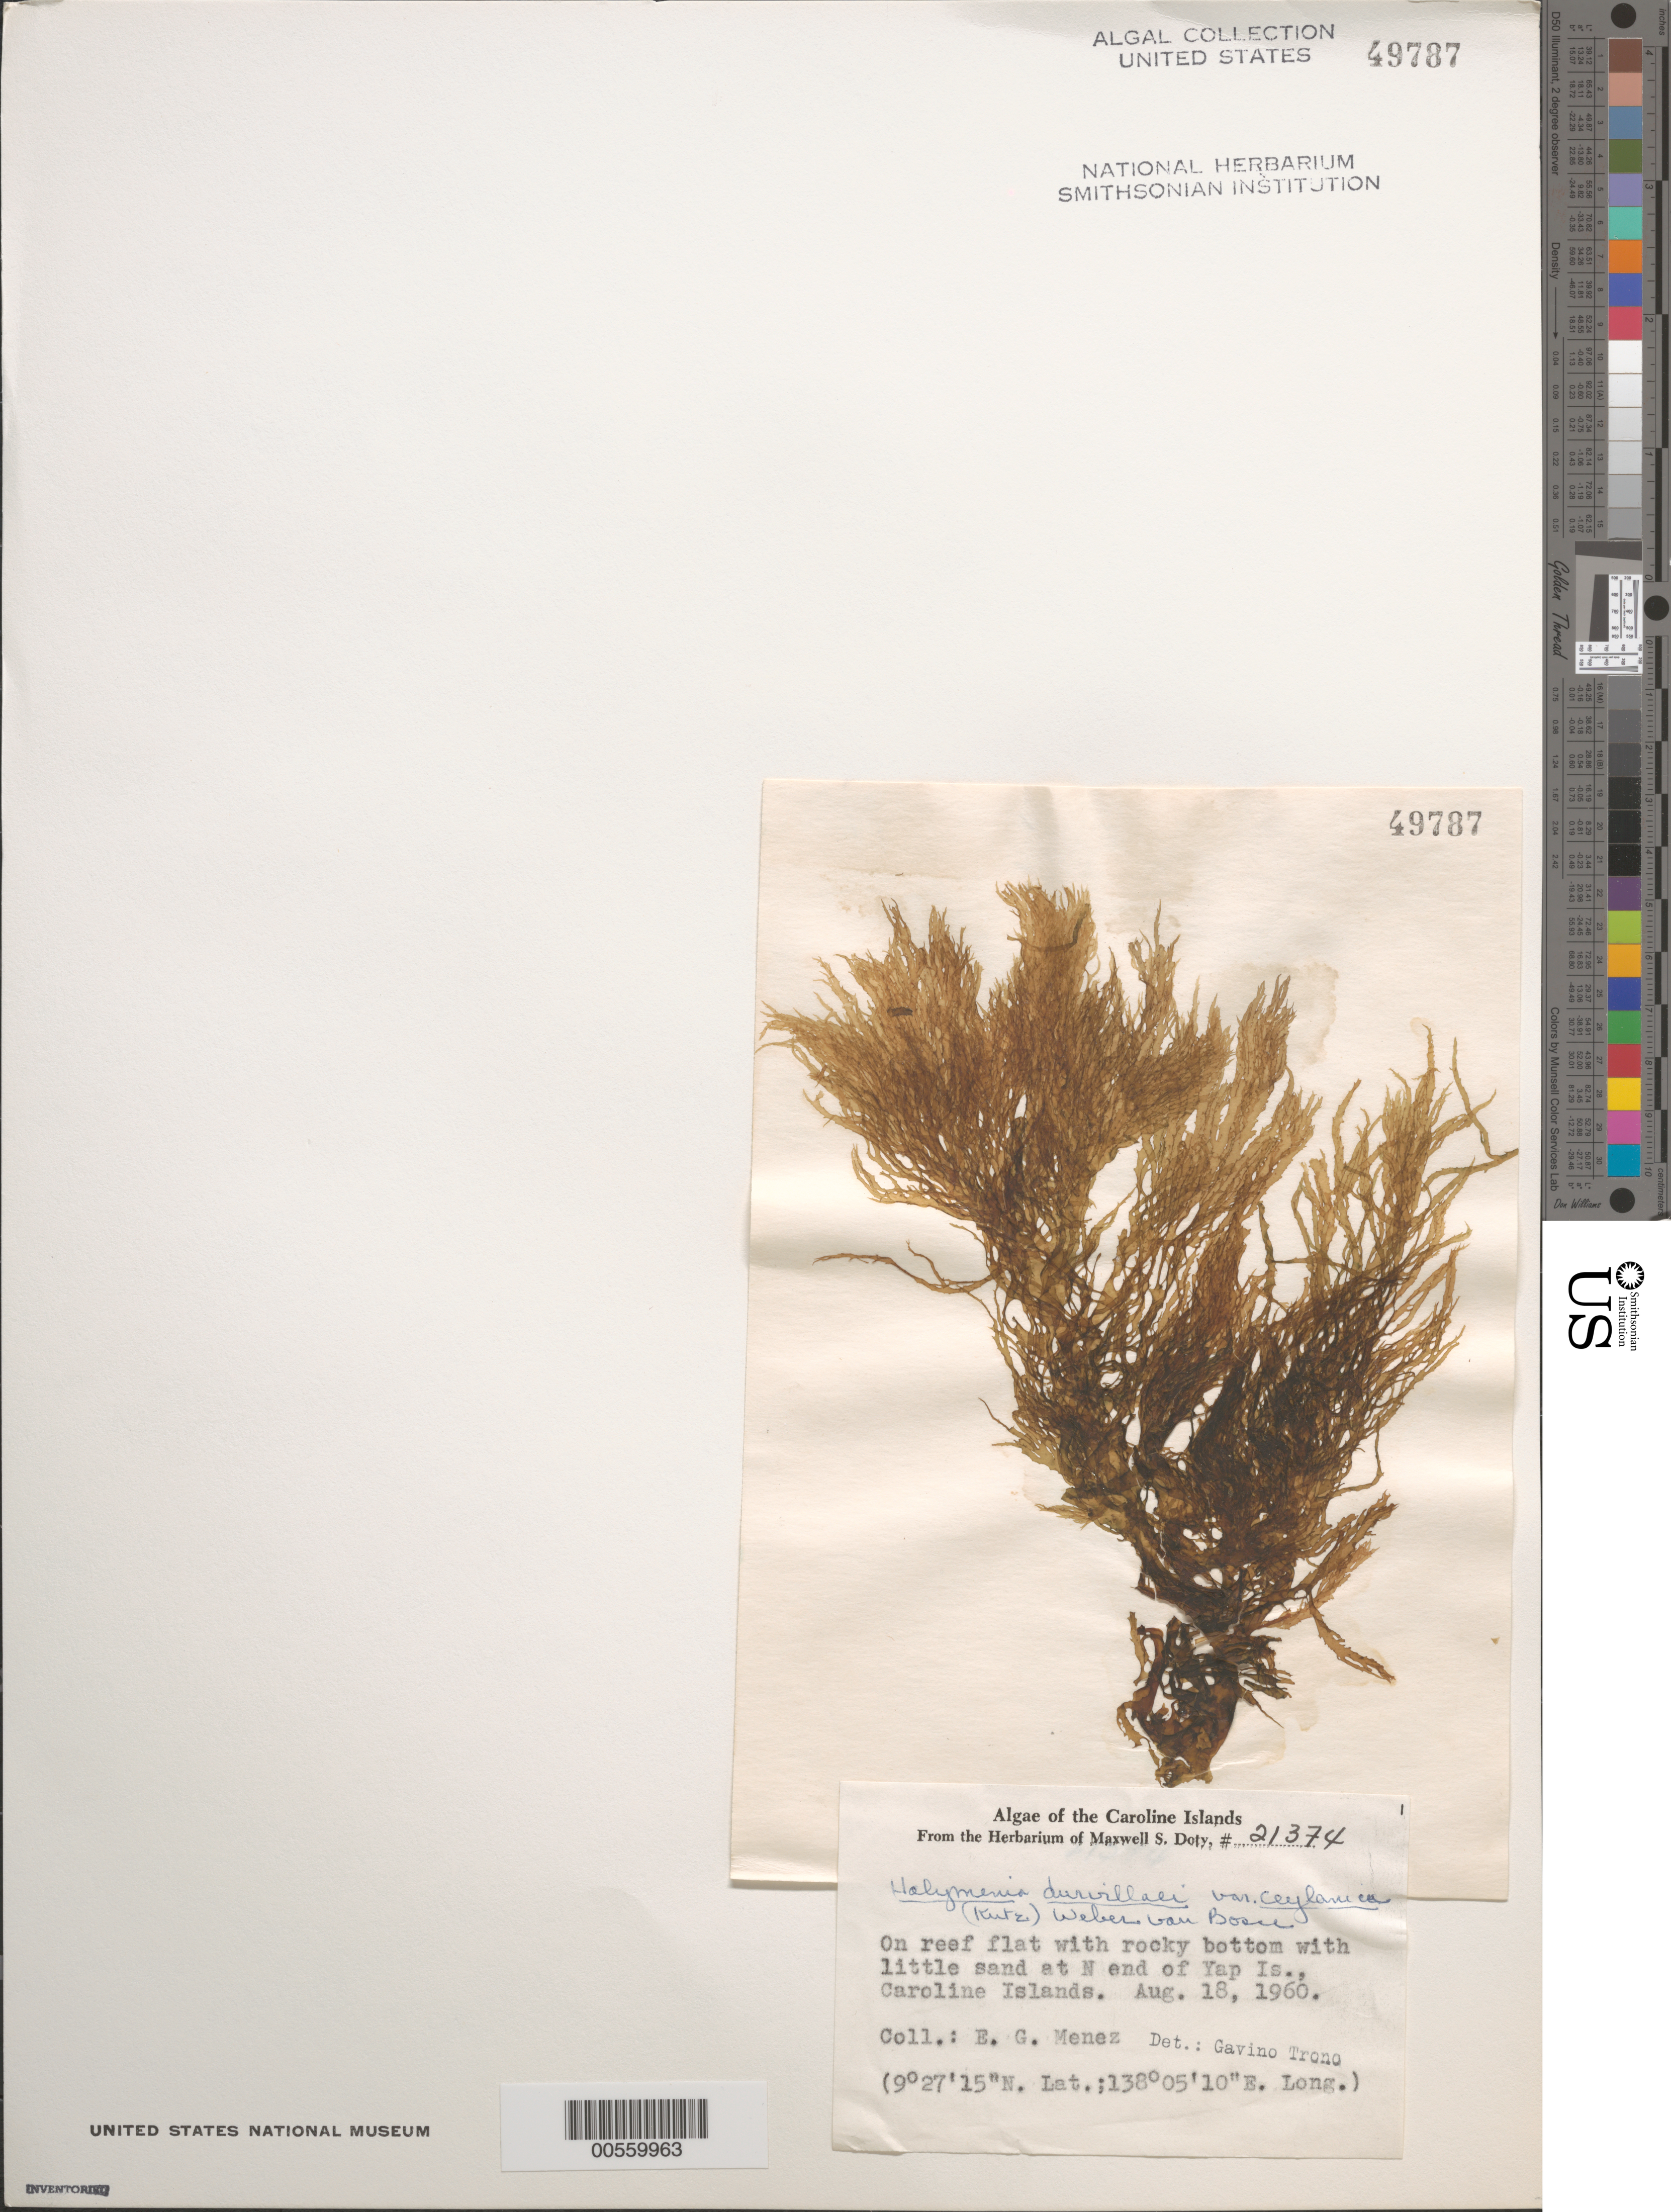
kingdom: Plantae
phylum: Rhodophyta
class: Florideophyceae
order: Halymeniales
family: Halymeniaceae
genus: Halymenia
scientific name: Halymenia durvillaei var. ceylanica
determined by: Trono, Gavino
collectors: Meñez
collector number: MSD 21374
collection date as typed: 18 Aug 1960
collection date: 1960-08-18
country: Micronesia, Federated States of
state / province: Yap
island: Yap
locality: North Yap Island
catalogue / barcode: US 49787